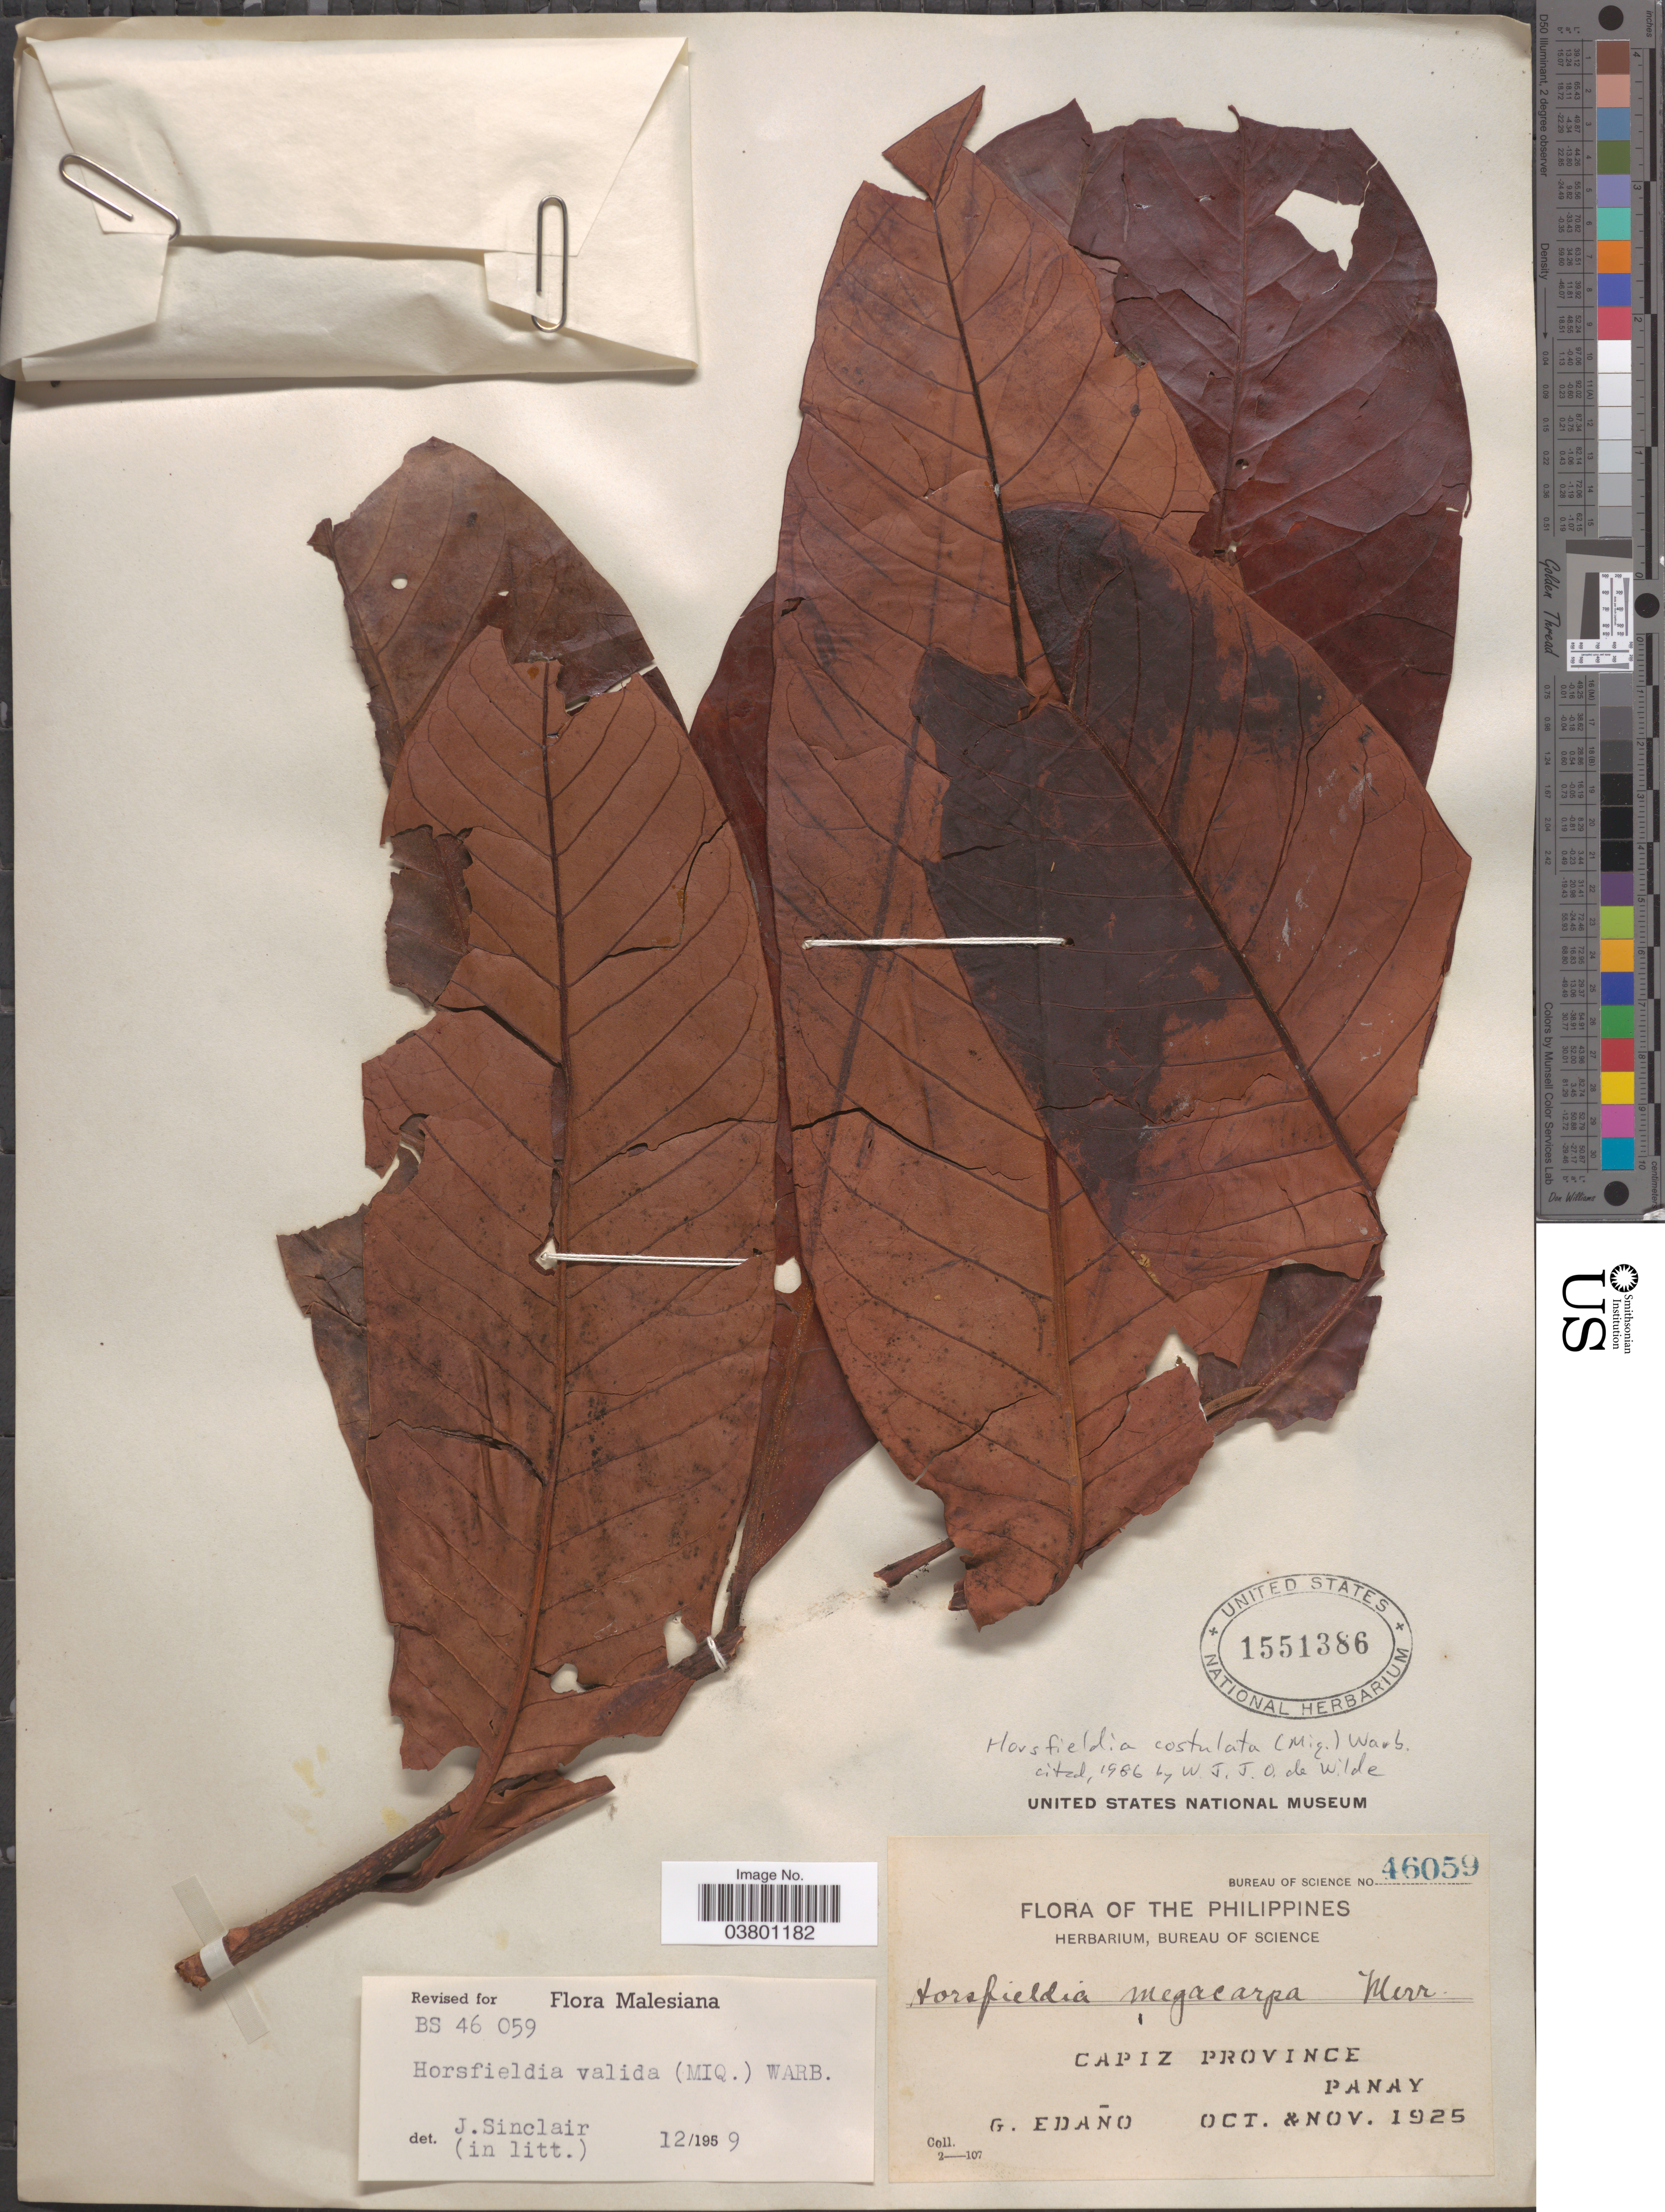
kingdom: Plantae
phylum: Tracheophyta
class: Magnoliopsida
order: Magnoliales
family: Myristicaceae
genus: Horsfieldia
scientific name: Horsfieldia costulata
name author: (Miq.) Warb.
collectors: G. Edaño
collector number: Bureau of Science 46059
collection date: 1925-10/1925-11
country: Philippines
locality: Capiz Province. Panay.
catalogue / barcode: US 1551386